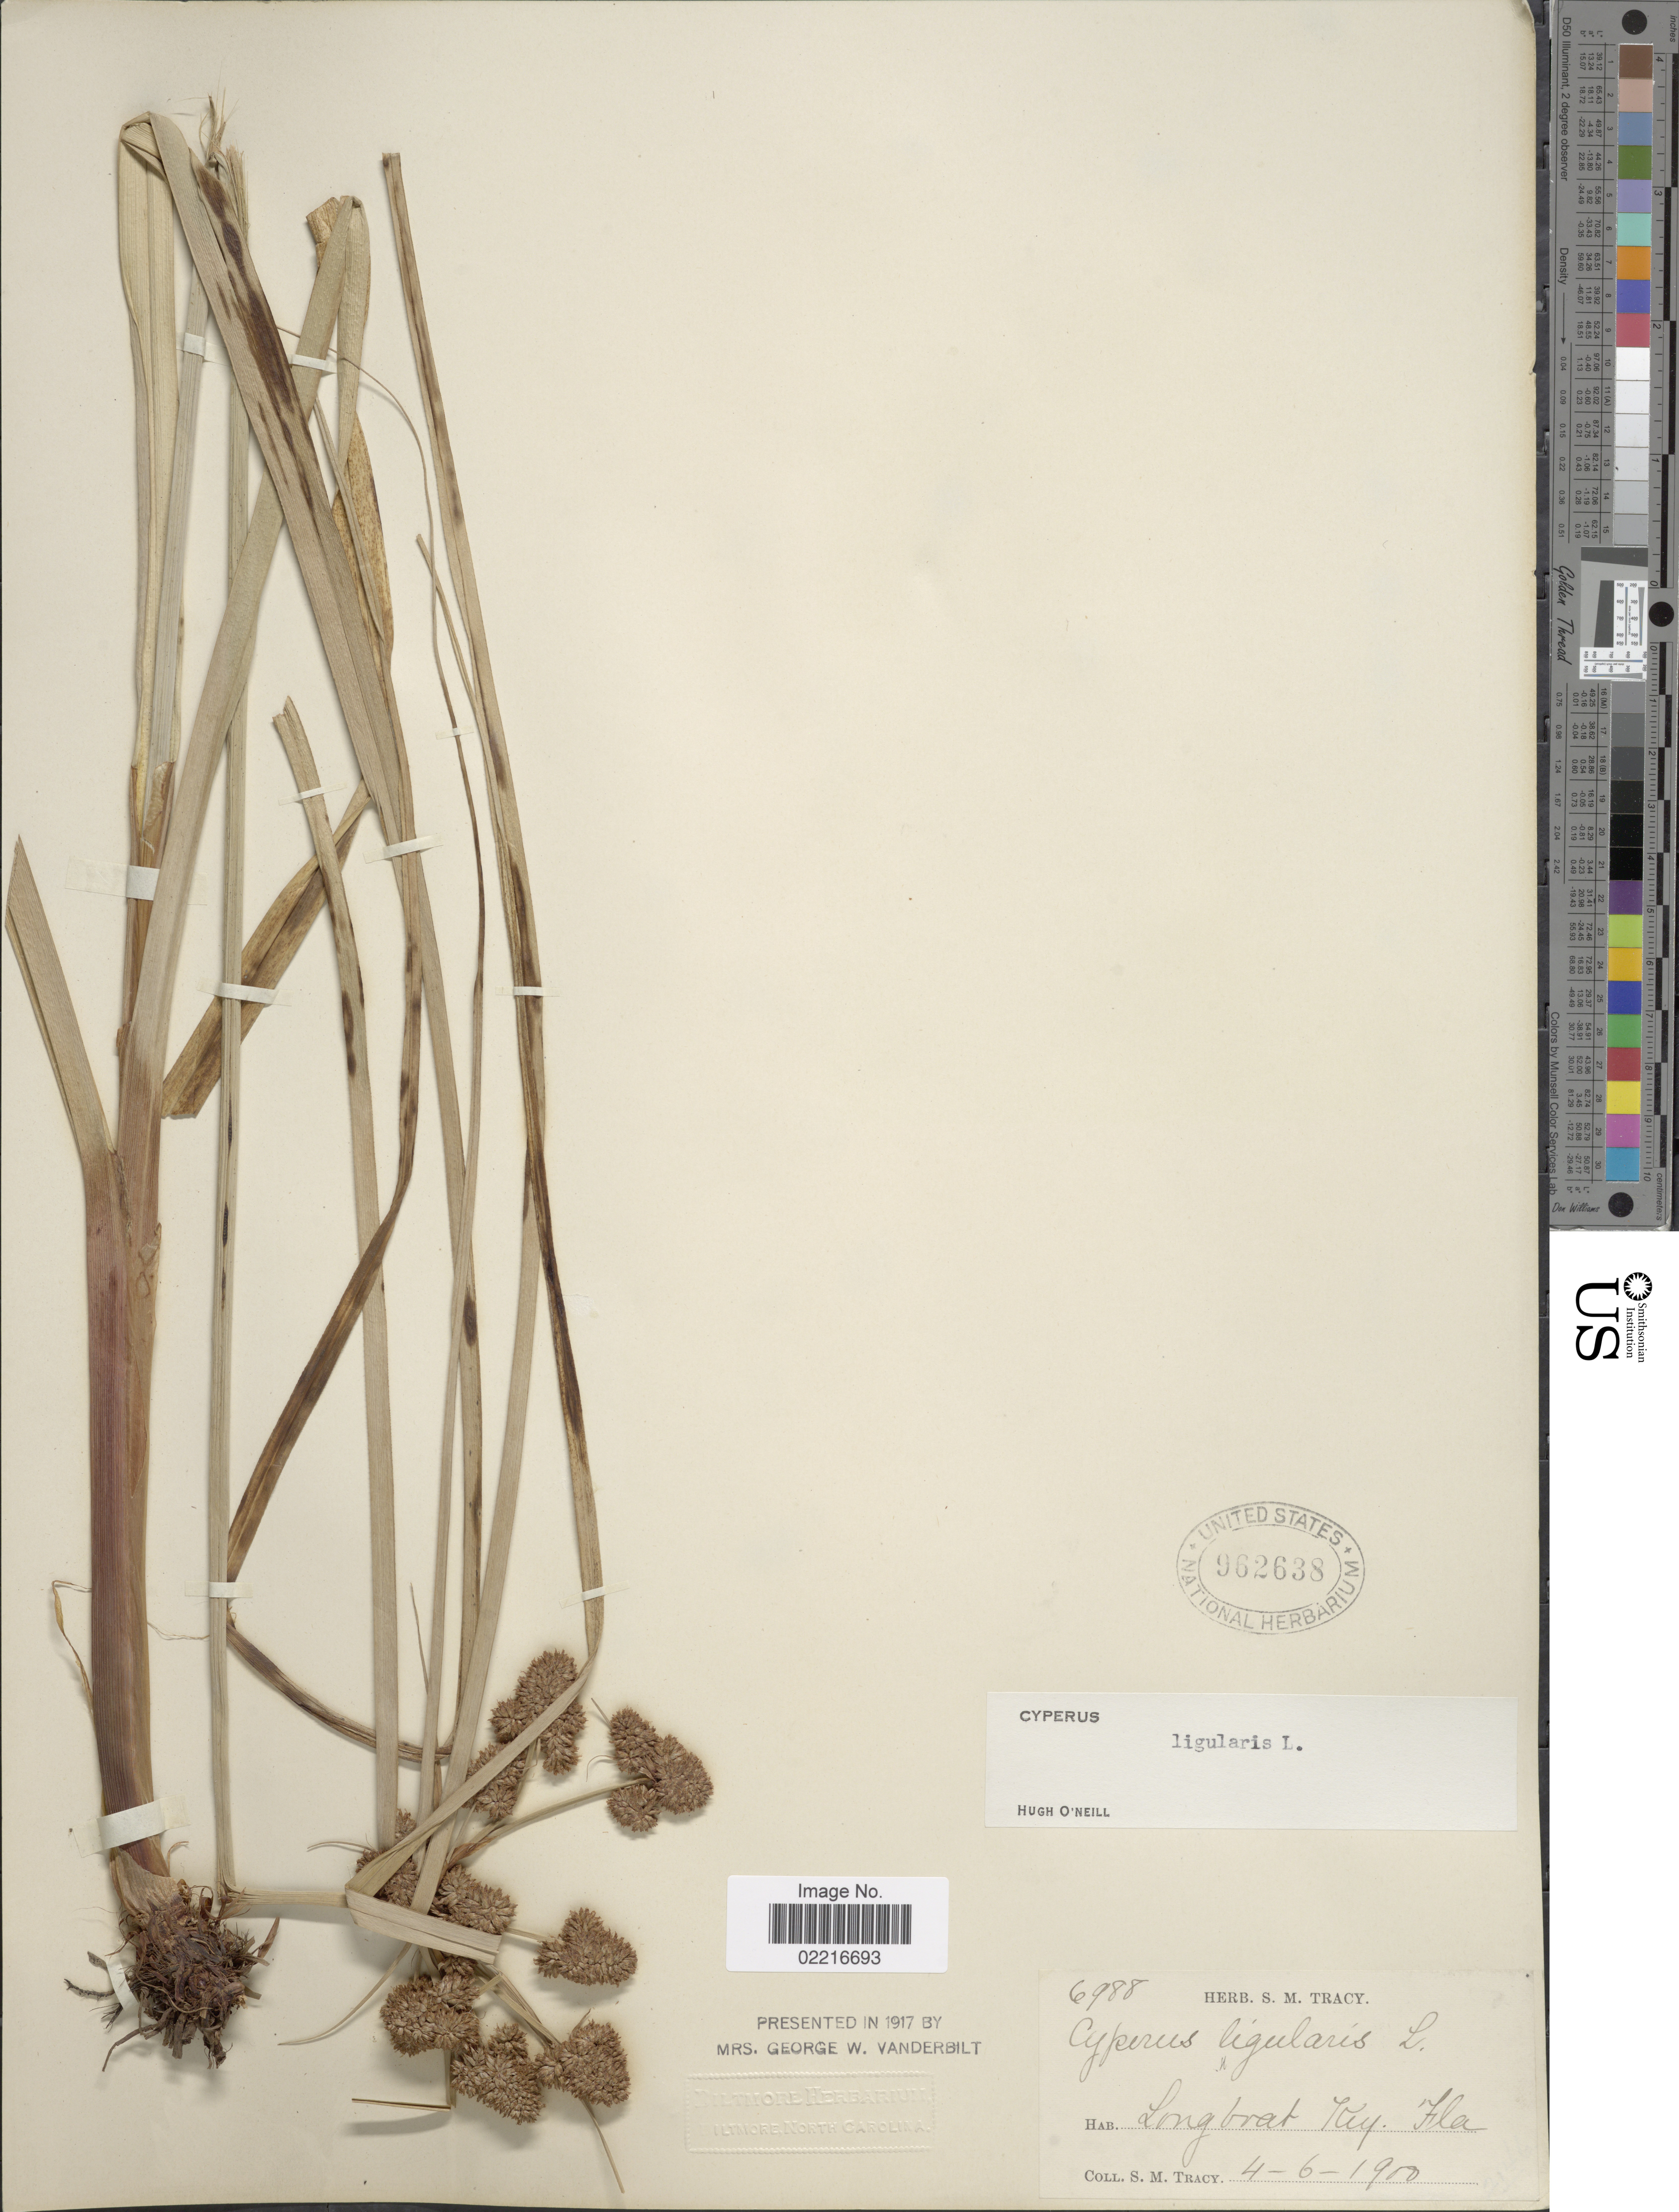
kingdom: Plantae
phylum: Tracheophyta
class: Liliopsida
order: Poales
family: Cyperaceae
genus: Cyperus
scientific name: Cyperus ligularis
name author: L.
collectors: S. Stracy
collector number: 6988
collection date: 1900-06-04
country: United States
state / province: Florida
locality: Longbrat Key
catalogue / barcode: US 962638